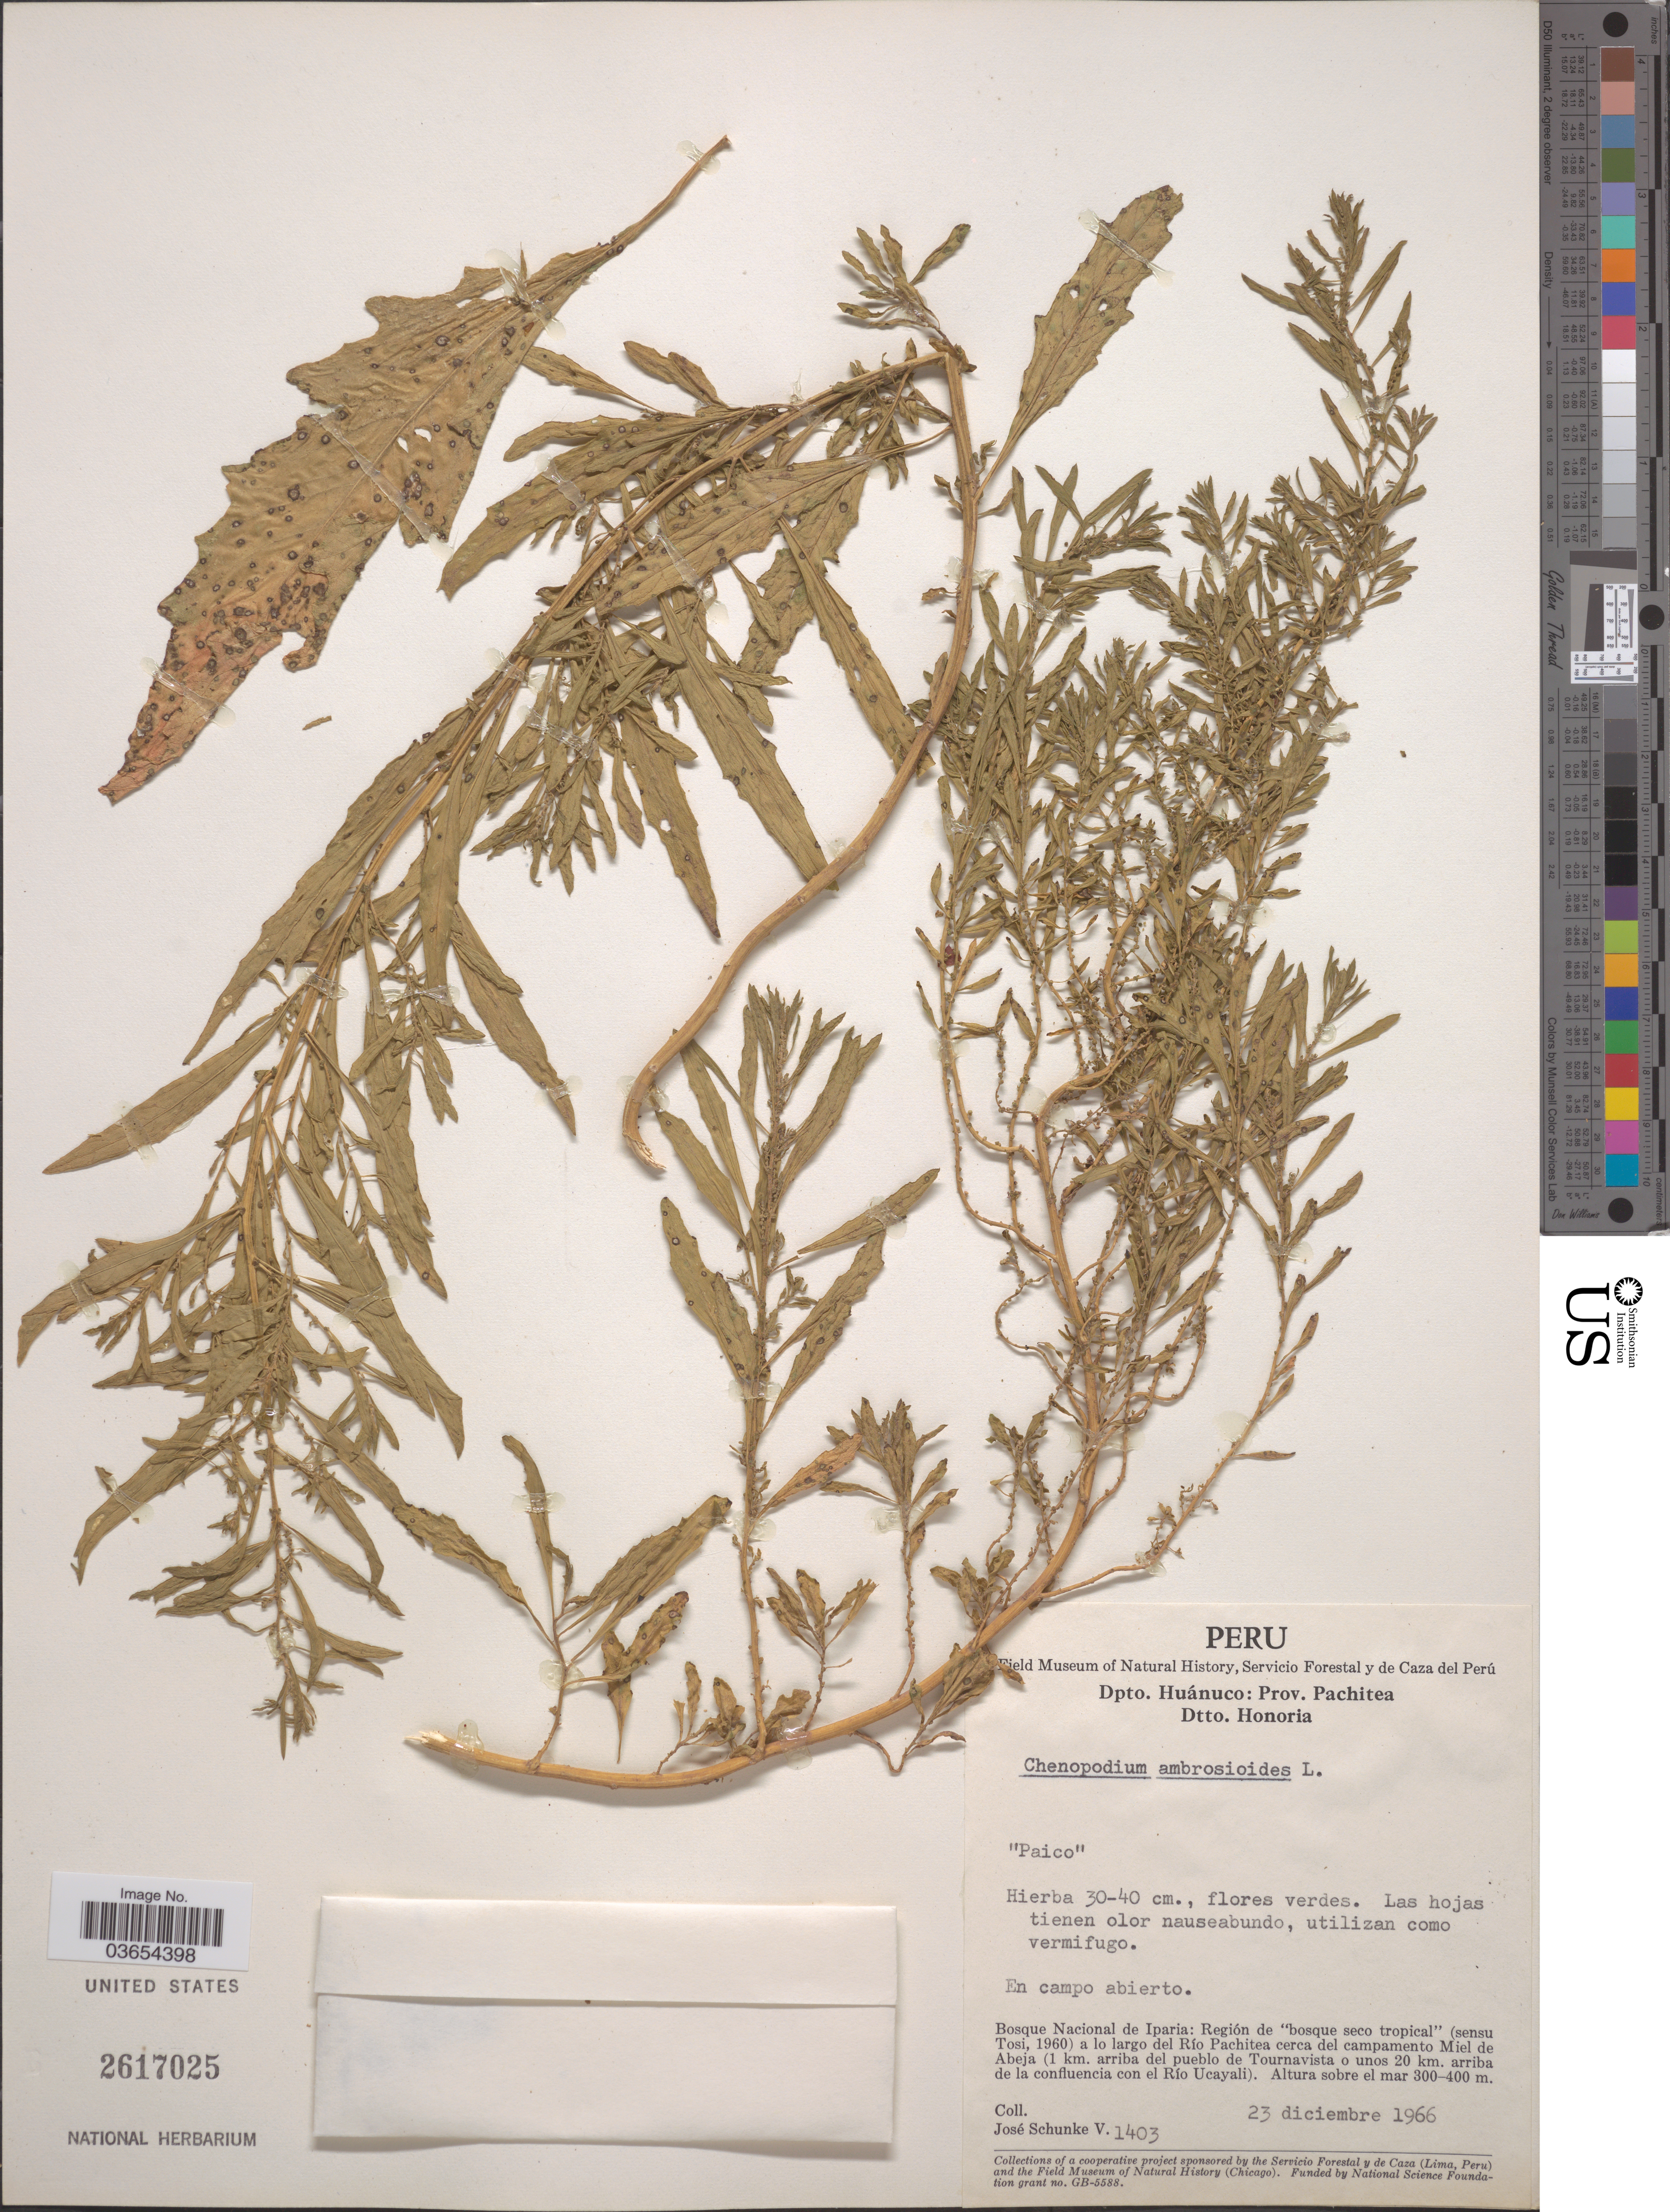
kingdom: Plantae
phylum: Tracheophyta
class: Magnoliopsida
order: Caryophyllales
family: Amaranthaceae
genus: Chenopodium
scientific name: Chenopodium ambrosioides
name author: L.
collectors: J. Schunke Vigo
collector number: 1403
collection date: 1966-12-23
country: Peru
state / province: Huánuco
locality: Dpto. Huánuco: Prov. Pachitea. Dtto. Honoria. En campo abierto. Bosque Nacional de Iparia: Región de "bosque seco tropical" a lo largo del Río Pachitea cerca del campamento Miel de Abeja (1 km. arriba del pueblo de Tournavista o unos 20 km. arriba de la confluencia con el Río Ucayali).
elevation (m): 300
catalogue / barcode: US 2617025